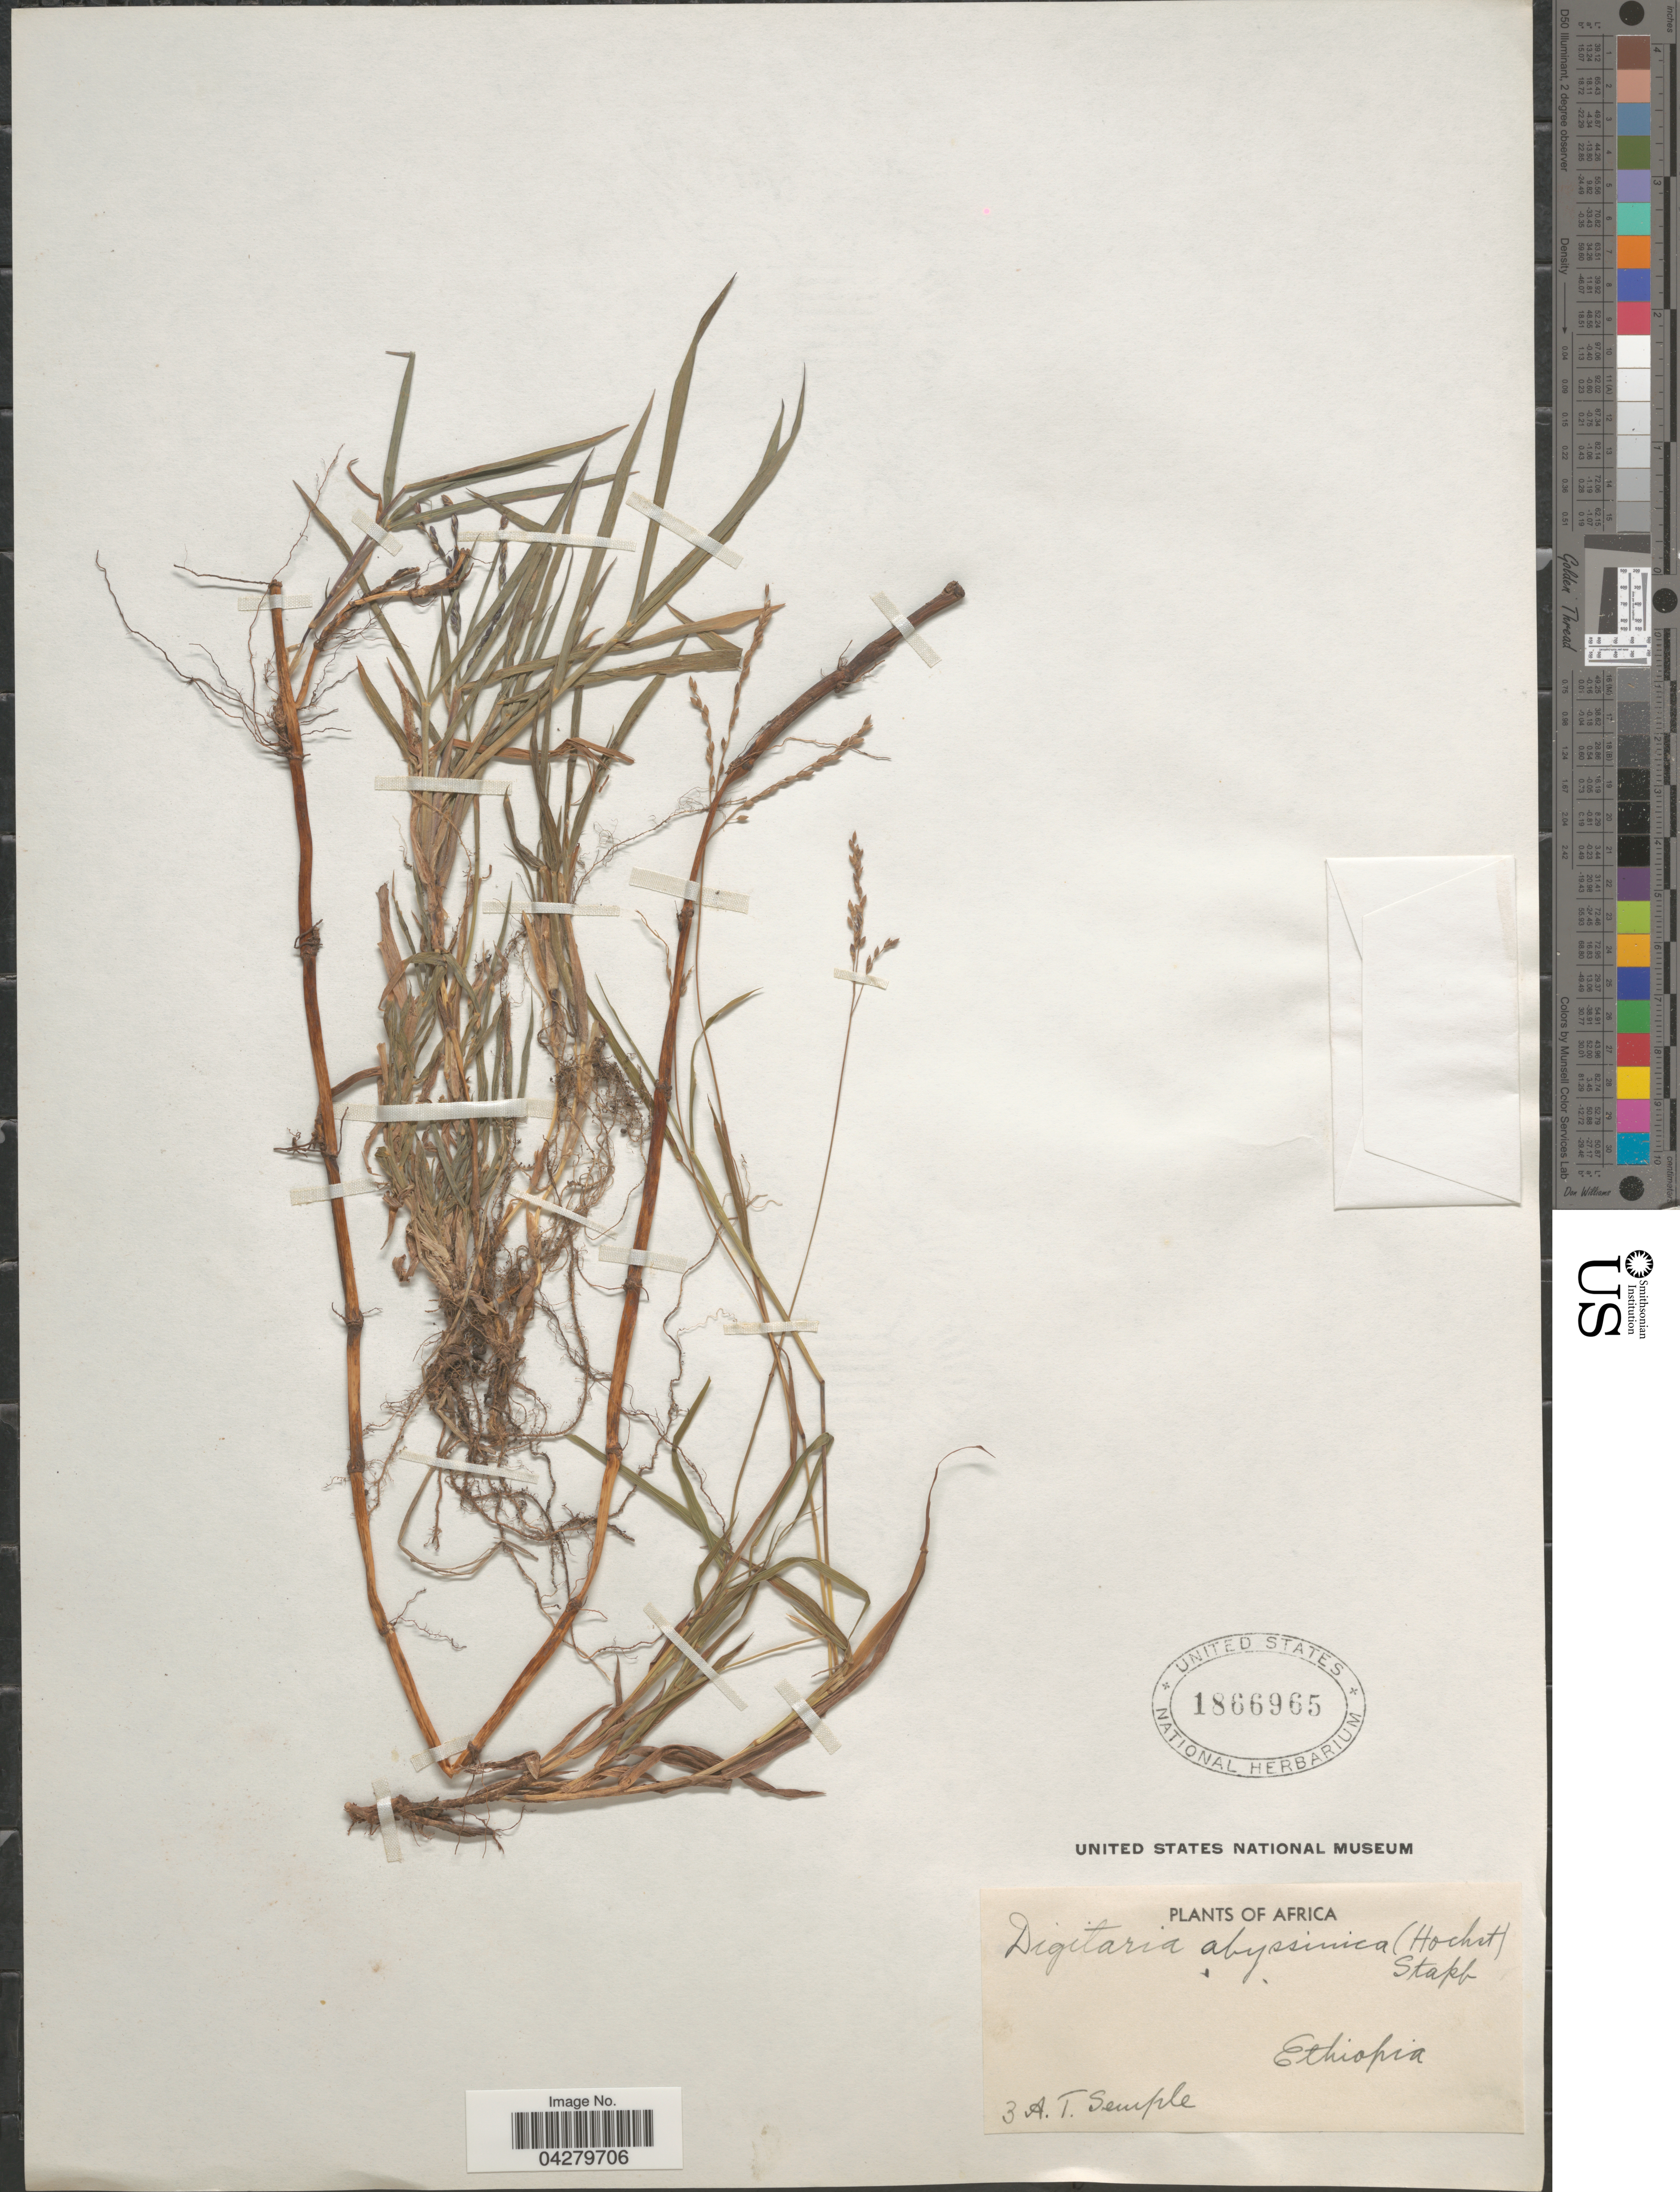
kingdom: Plantae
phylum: Tracheophyta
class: Liliopsida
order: Poales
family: Poaceae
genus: Digitaria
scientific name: Digitaria abyssinica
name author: (Hochst. ex Rich.) Stapf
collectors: A. Semple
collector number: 3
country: Ethiopia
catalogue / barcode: US 1866965